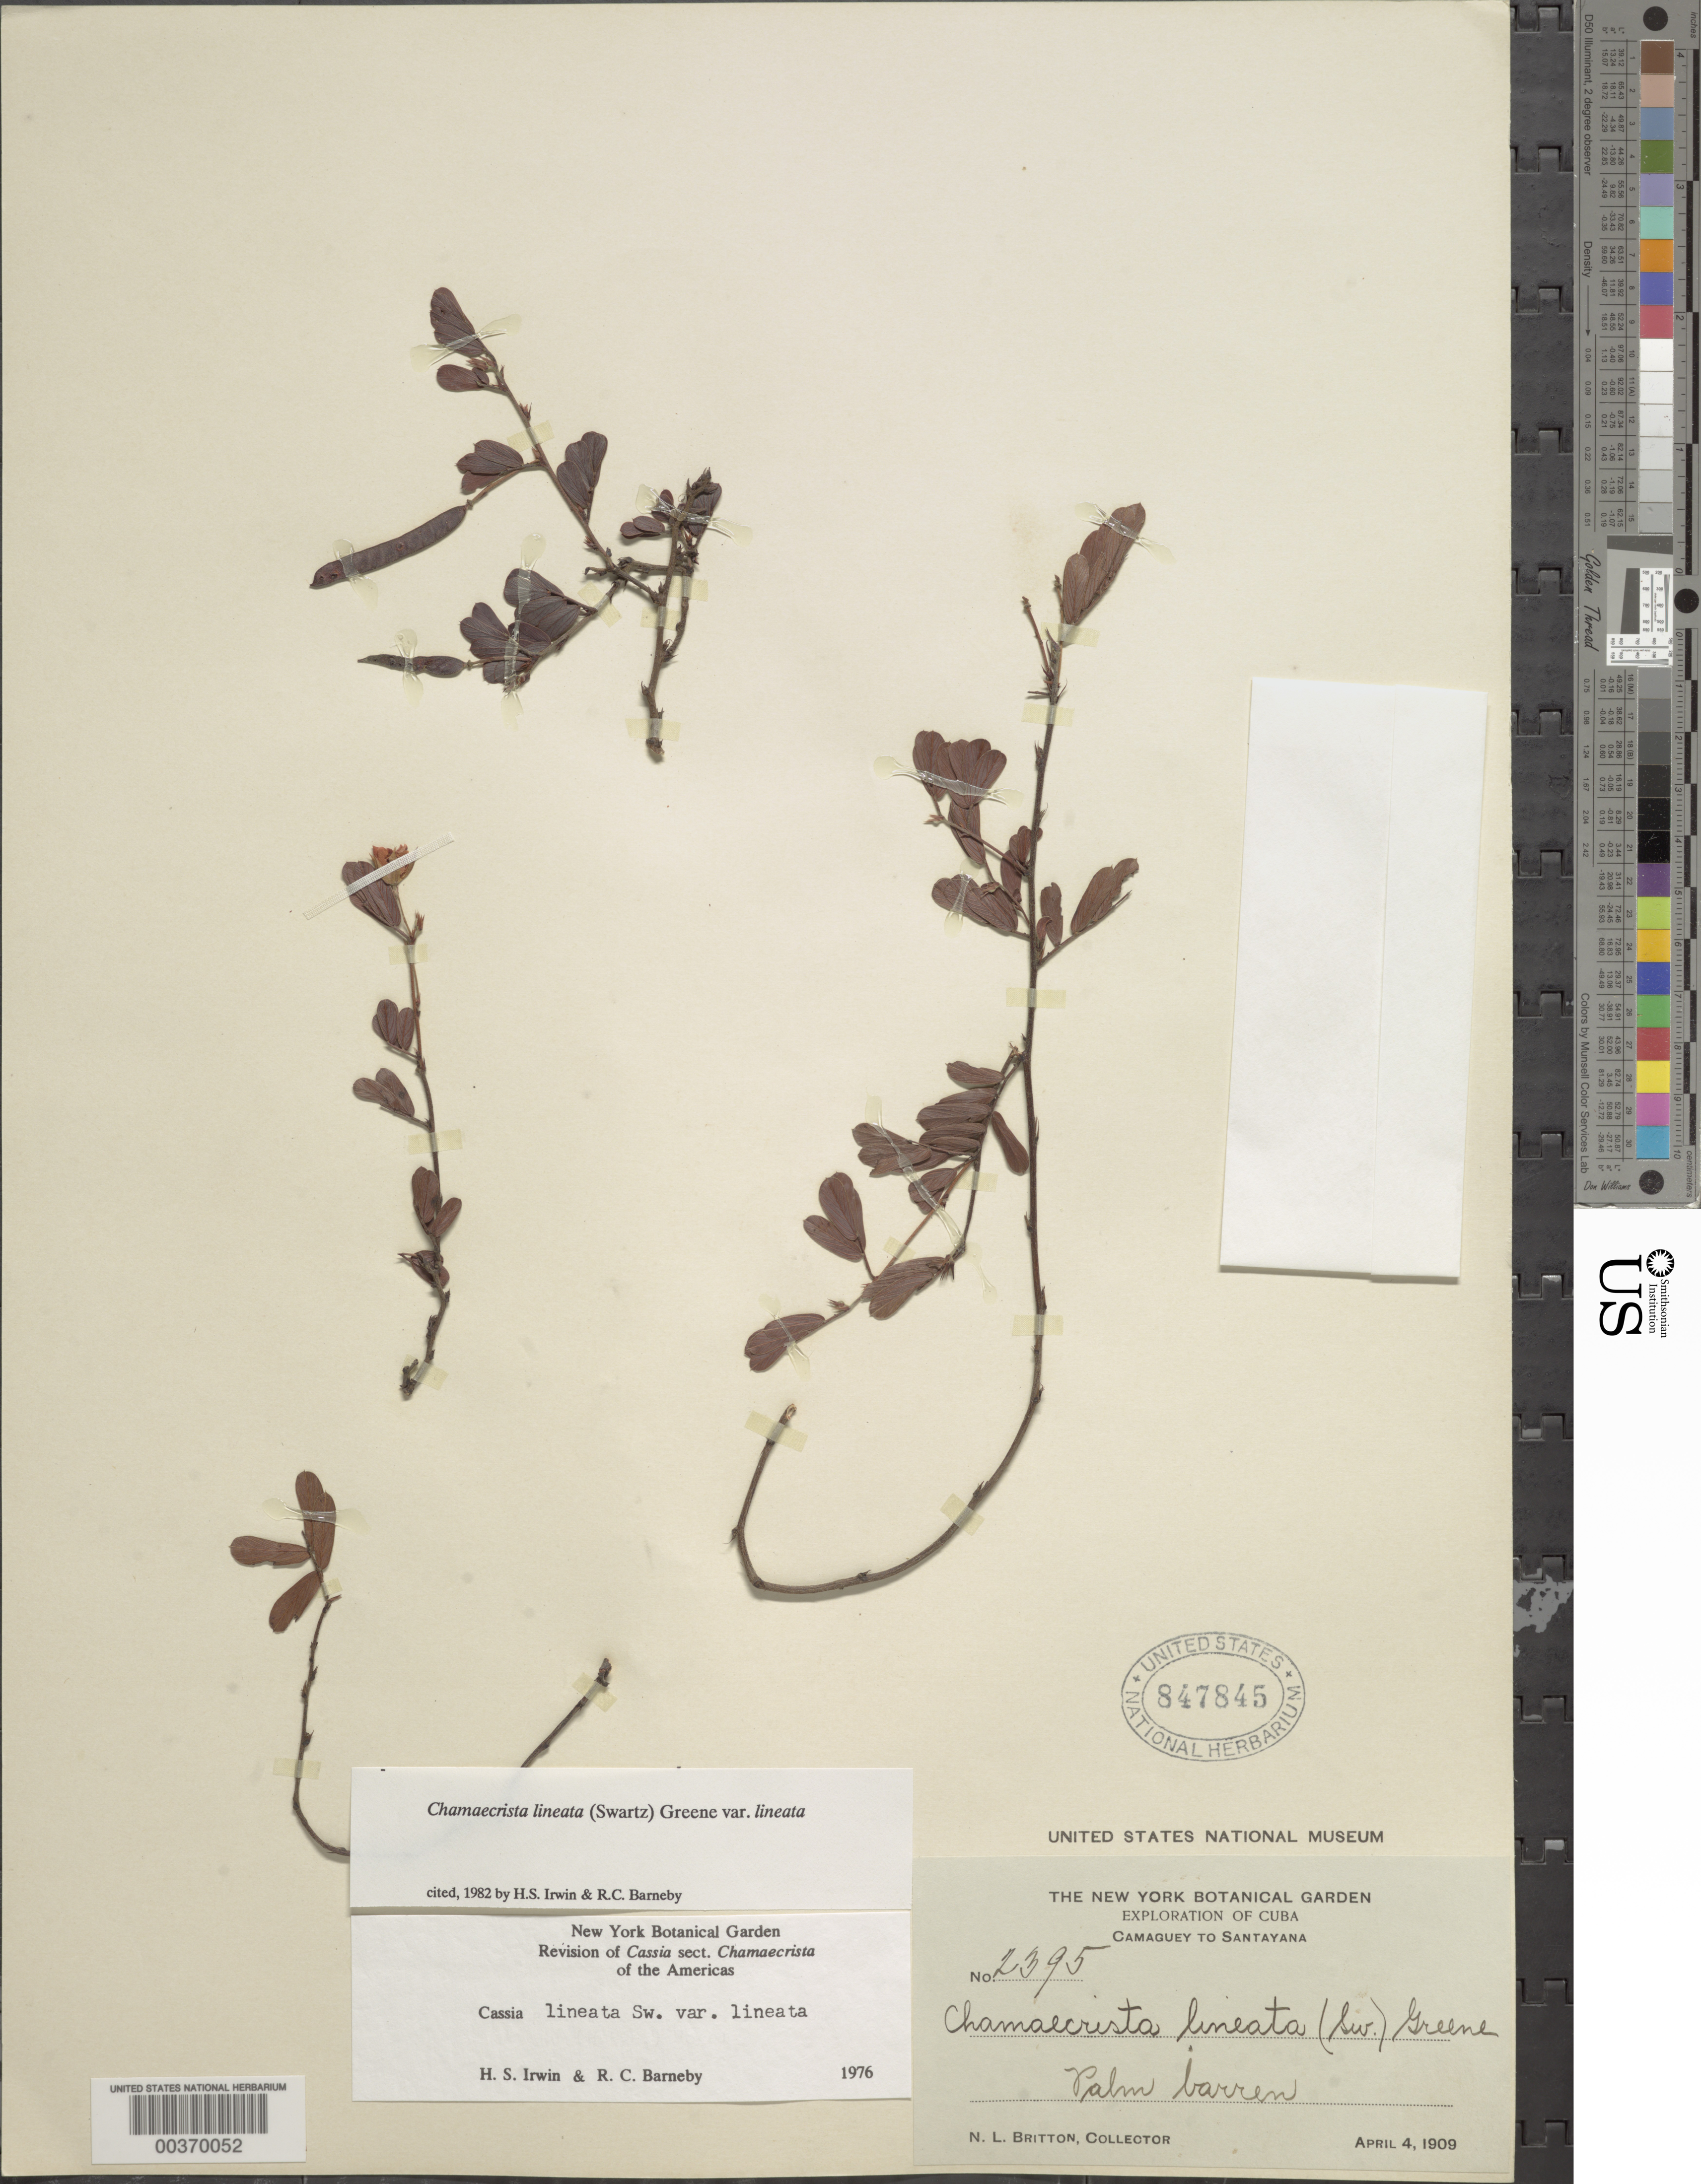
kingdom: Plantae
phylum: Tracheophyta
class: Magnoliopsida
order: Fabales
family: Fabaceae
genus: Chamaecrista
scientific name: Chamaecrista lineata var. lineata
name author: (Sw.) Greene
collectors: N. Britton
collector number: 2395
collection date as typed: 04 Apr 1909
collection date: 1909-04-04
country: Cuba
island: Greater Antilles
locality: Camaguey to Santayana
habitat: Palm barren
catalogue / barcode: US 847845